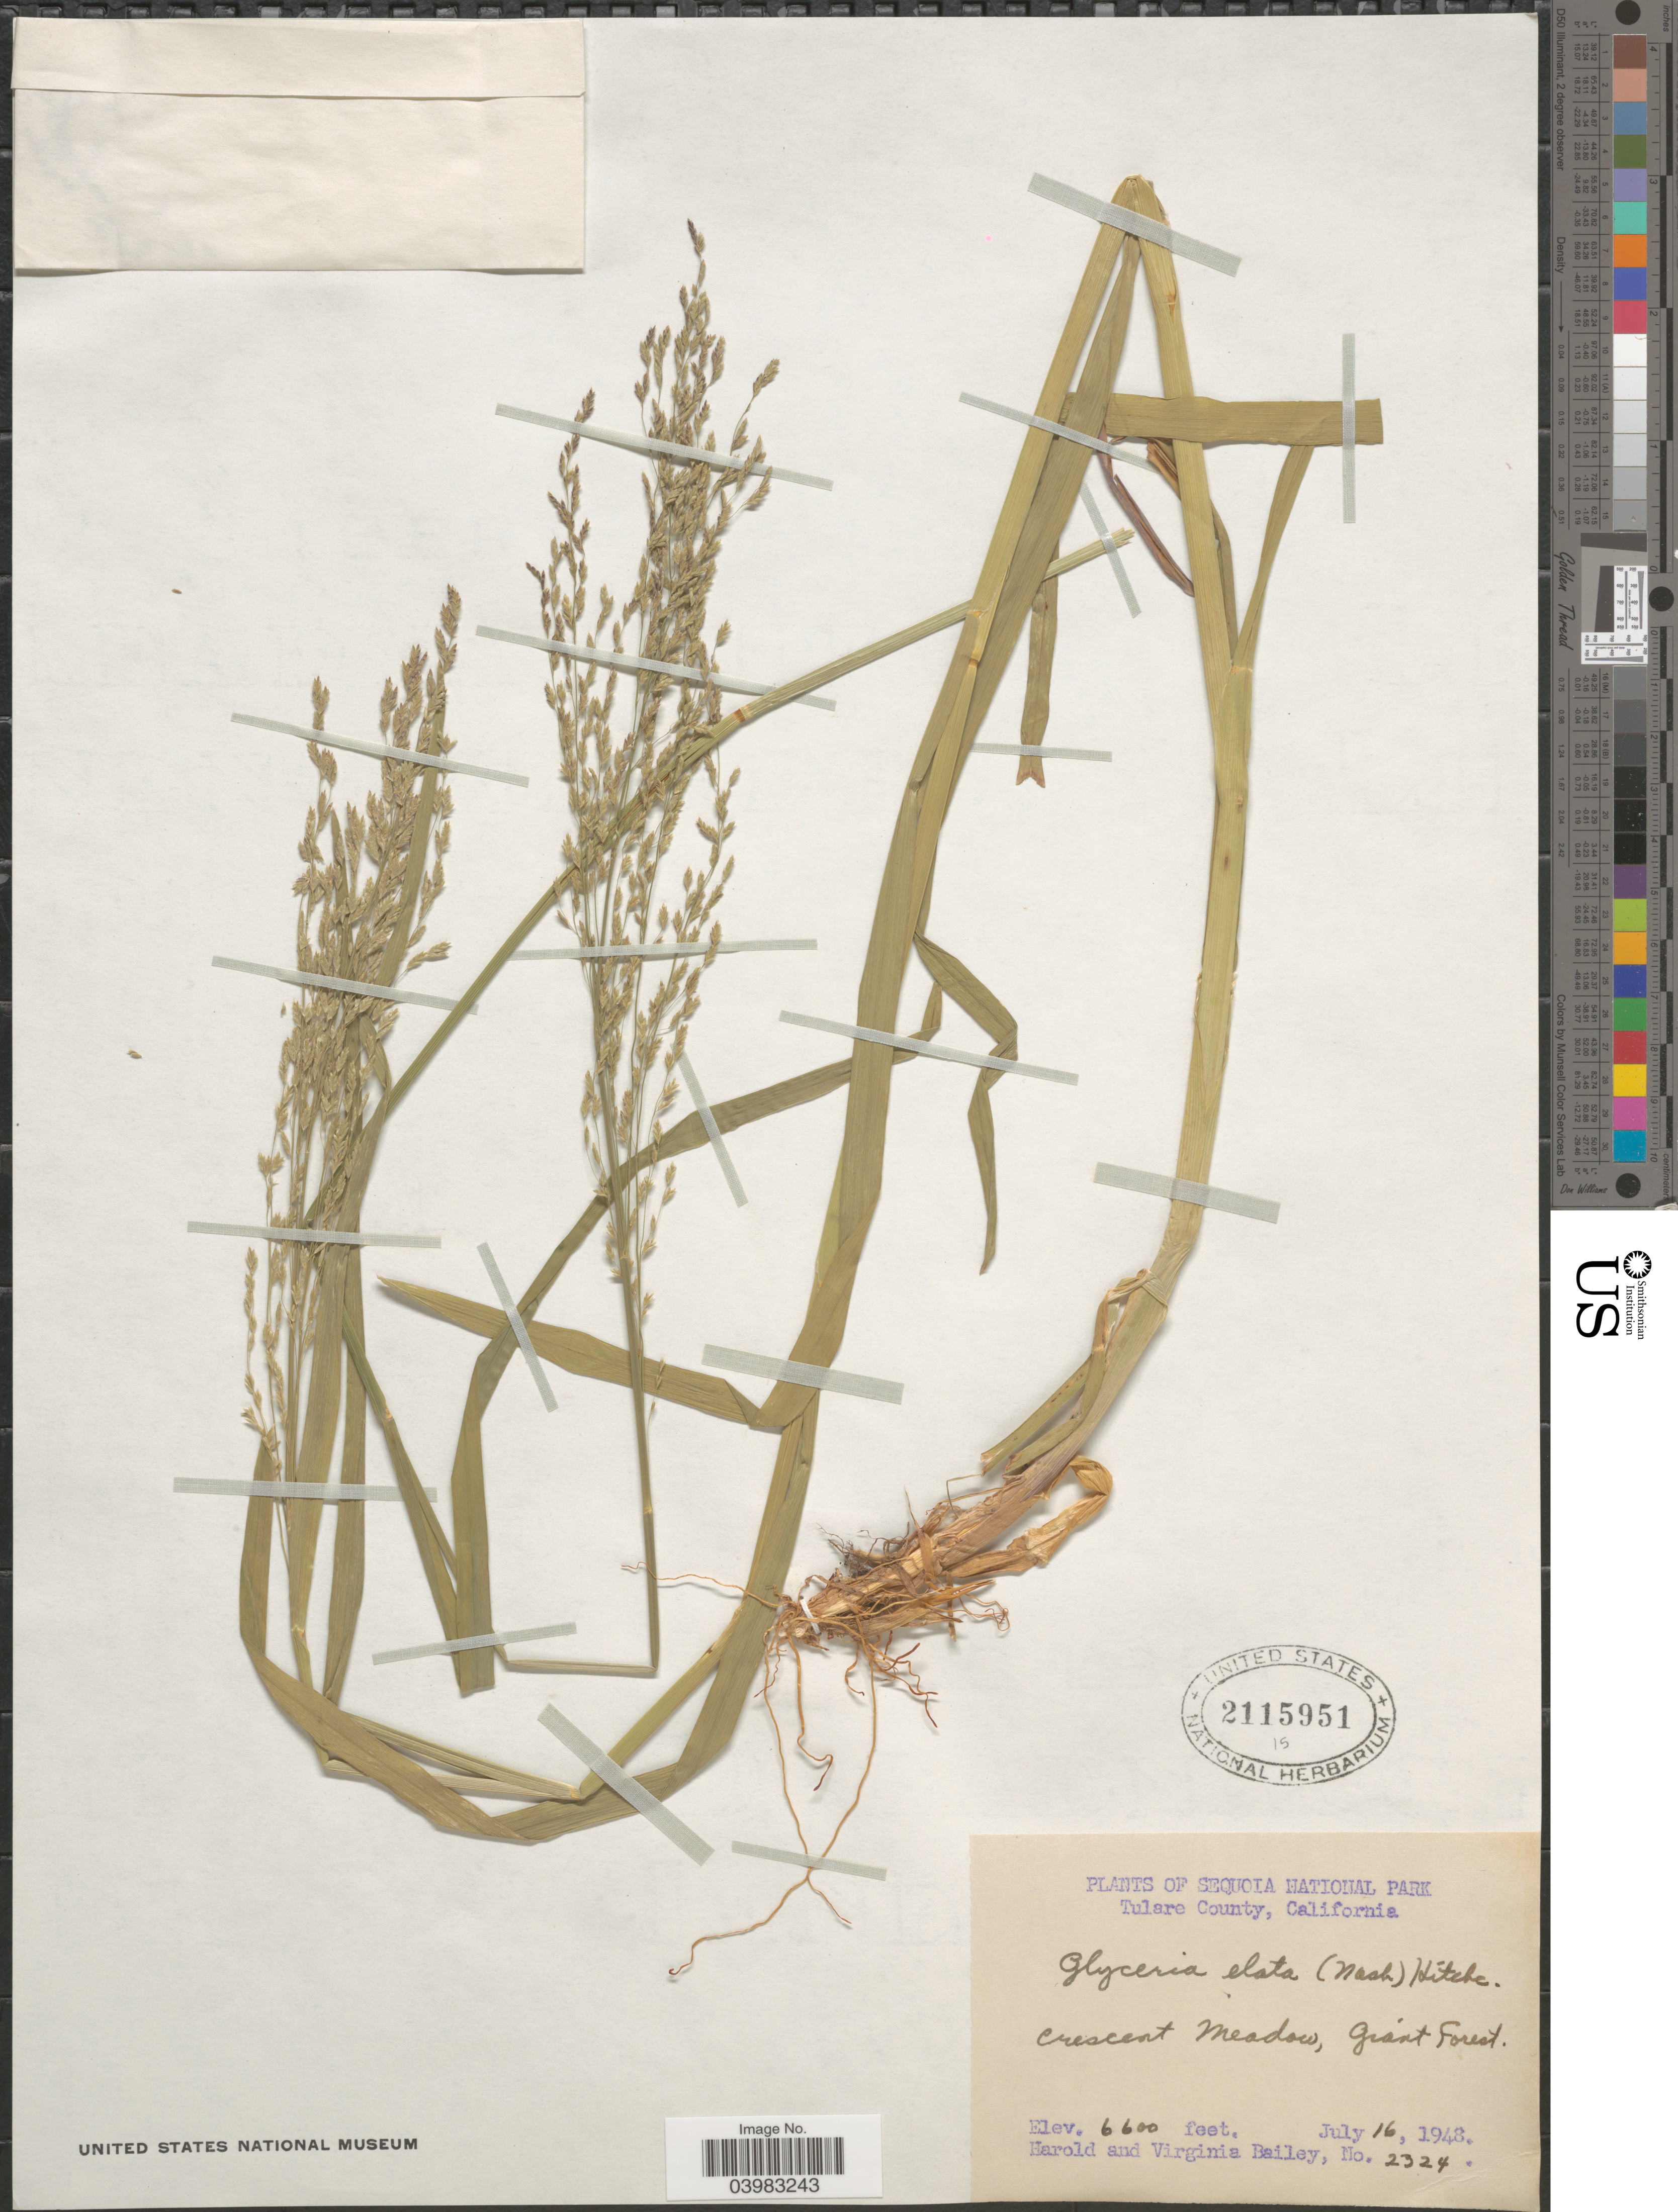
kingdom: Plantae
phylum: Tracheophyta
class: Liliopsida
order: Poales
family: Poaceae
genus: Glyceria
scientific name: Glyceria elata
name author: (Nash) M.E. Jones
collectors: H. Bailey & V. L. Bailey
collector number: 2324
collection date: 1948-07-16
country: United States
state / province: California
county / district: Tulare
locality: Sequoia National Park. Tulare County. Crescent Meadow, Giant Forest.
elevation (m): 2012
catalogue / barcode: US 2115951